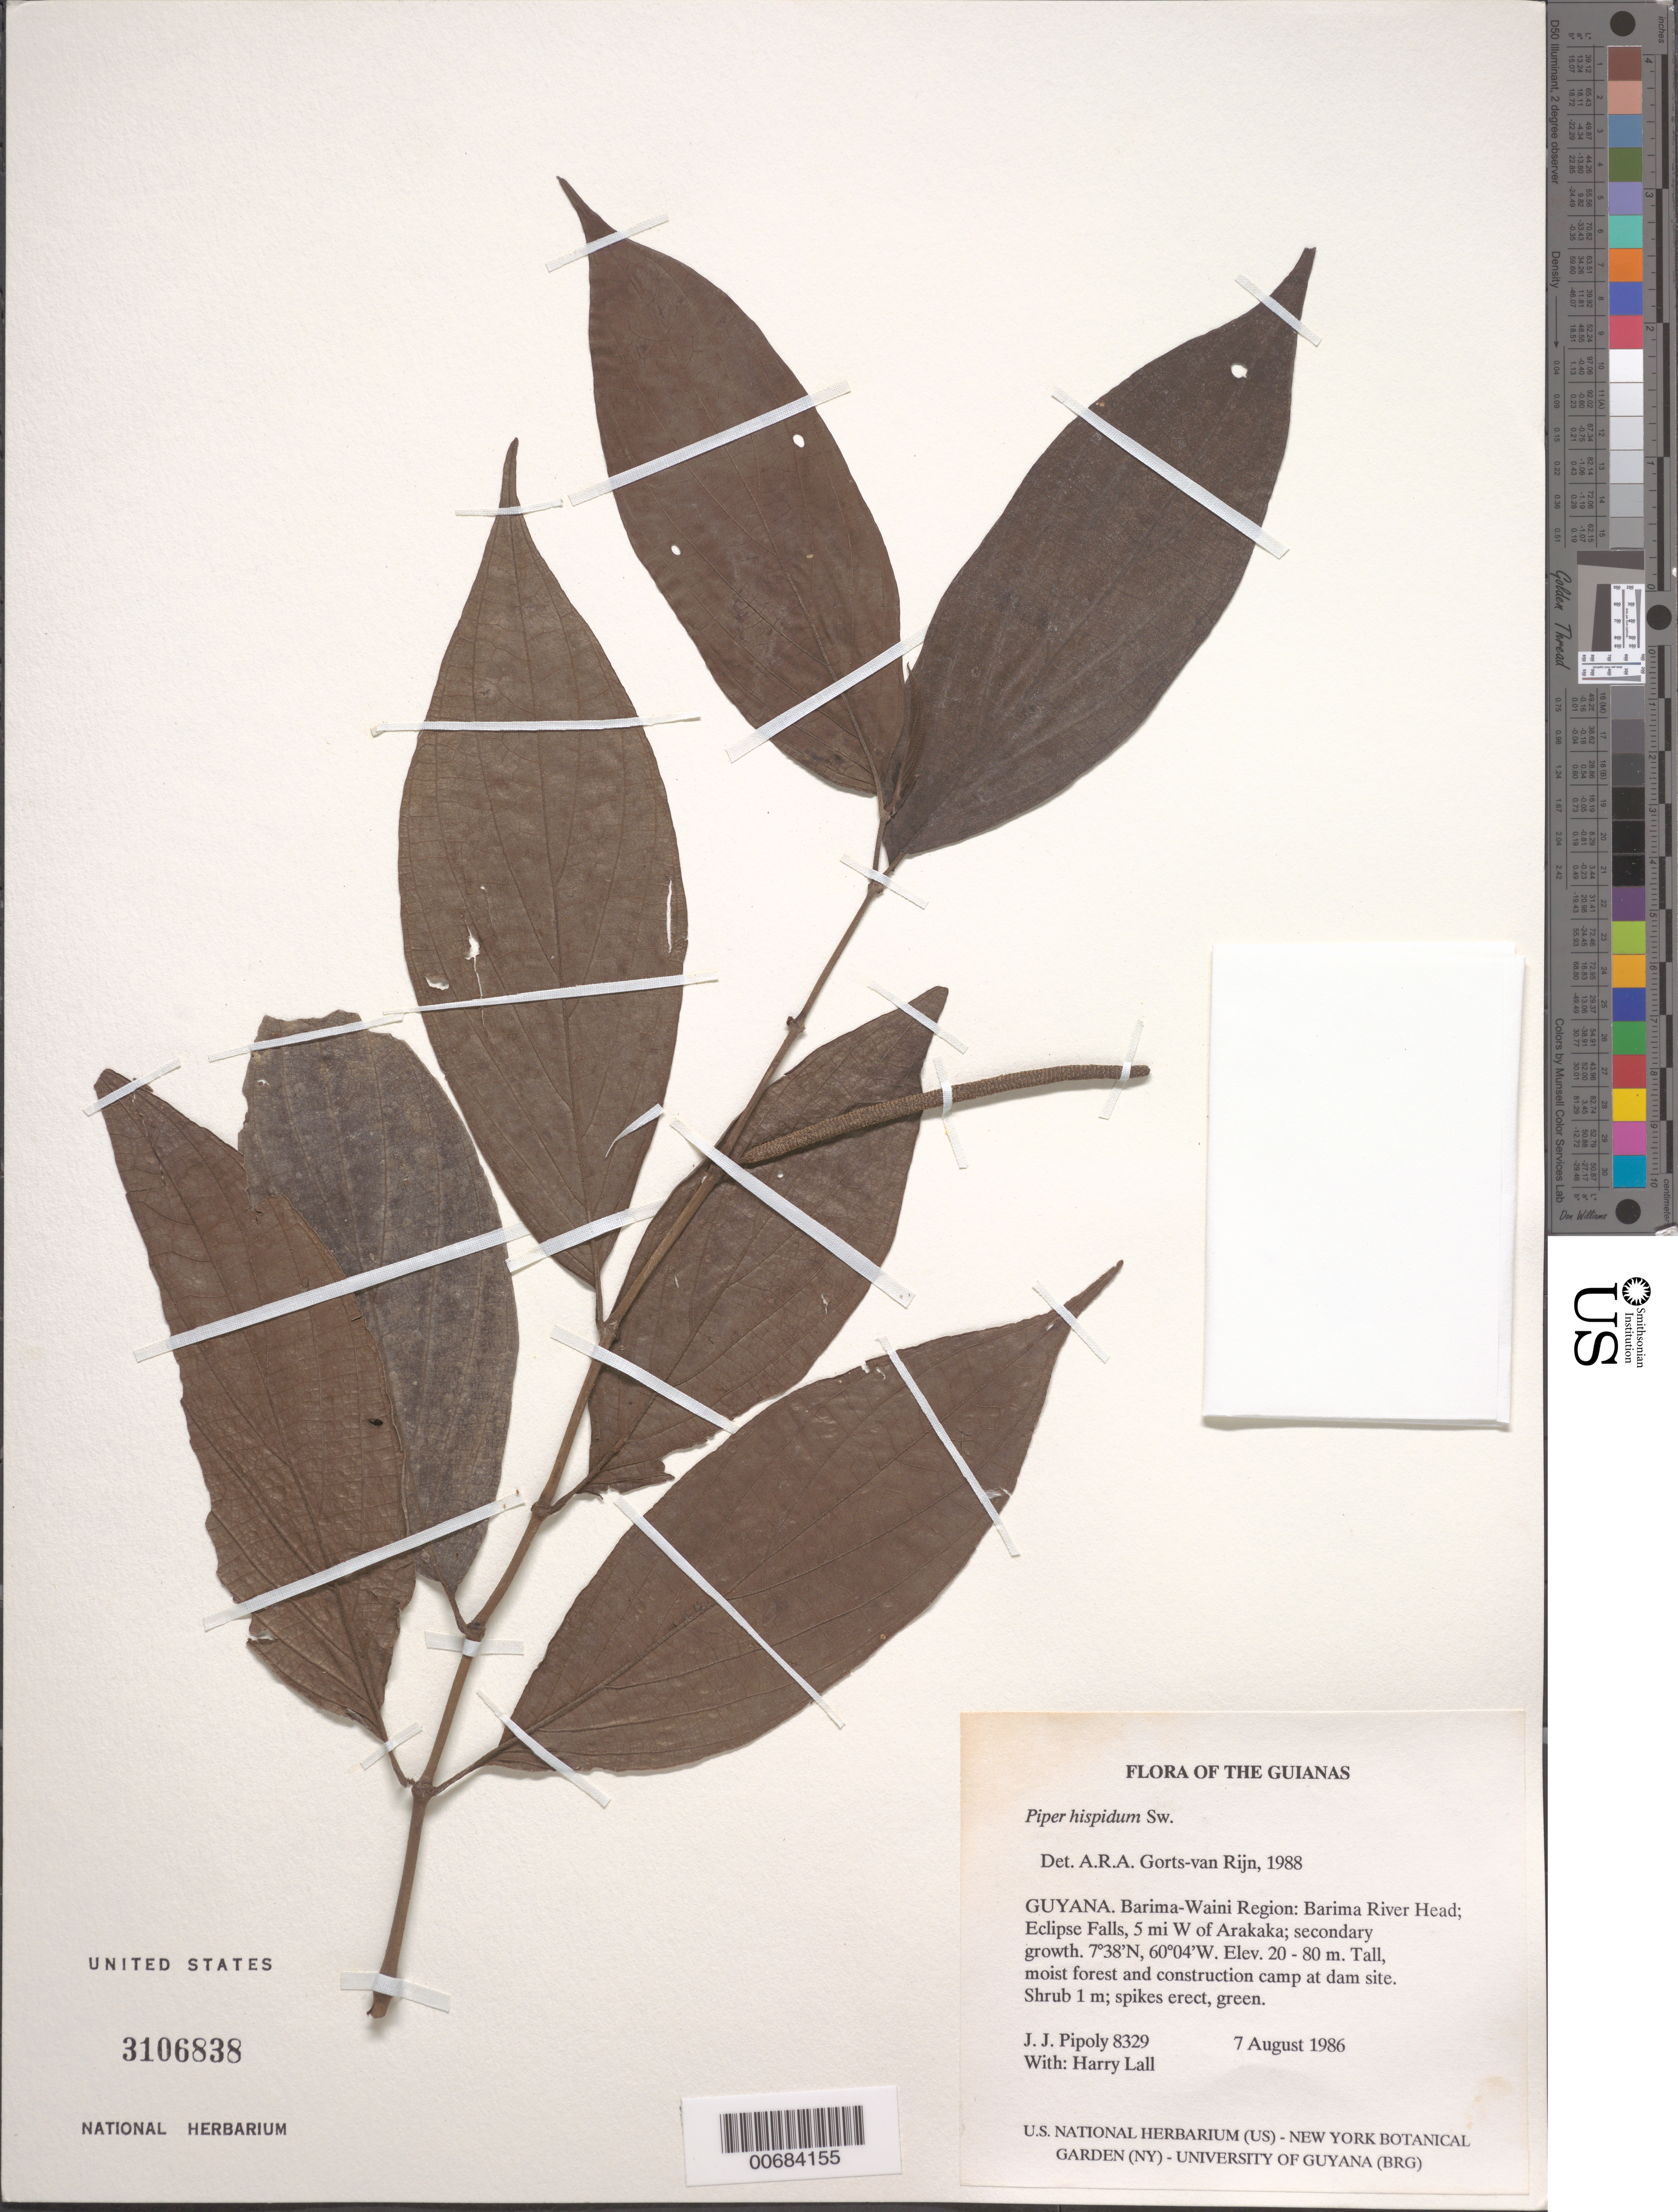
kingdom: Plantae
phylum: Tracheophyta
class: Magnoliopsida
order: Piperales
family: Piperaceae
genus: Piper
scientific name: Piper hispidum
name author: Sw.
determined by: Görts-van Rijn, A. R. A.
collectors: J. J. Pipoly & H. Lall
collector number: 8329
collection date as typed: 7 August 1986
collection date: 1986-08-07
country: Guyana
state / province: Barima-Waini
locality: Barima River head; Eclipse Falls, 5 mi W of Arakaka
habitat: Secondary growth, tall moist forest and construction camp at dam site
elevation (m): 20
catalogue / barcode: US 3106838